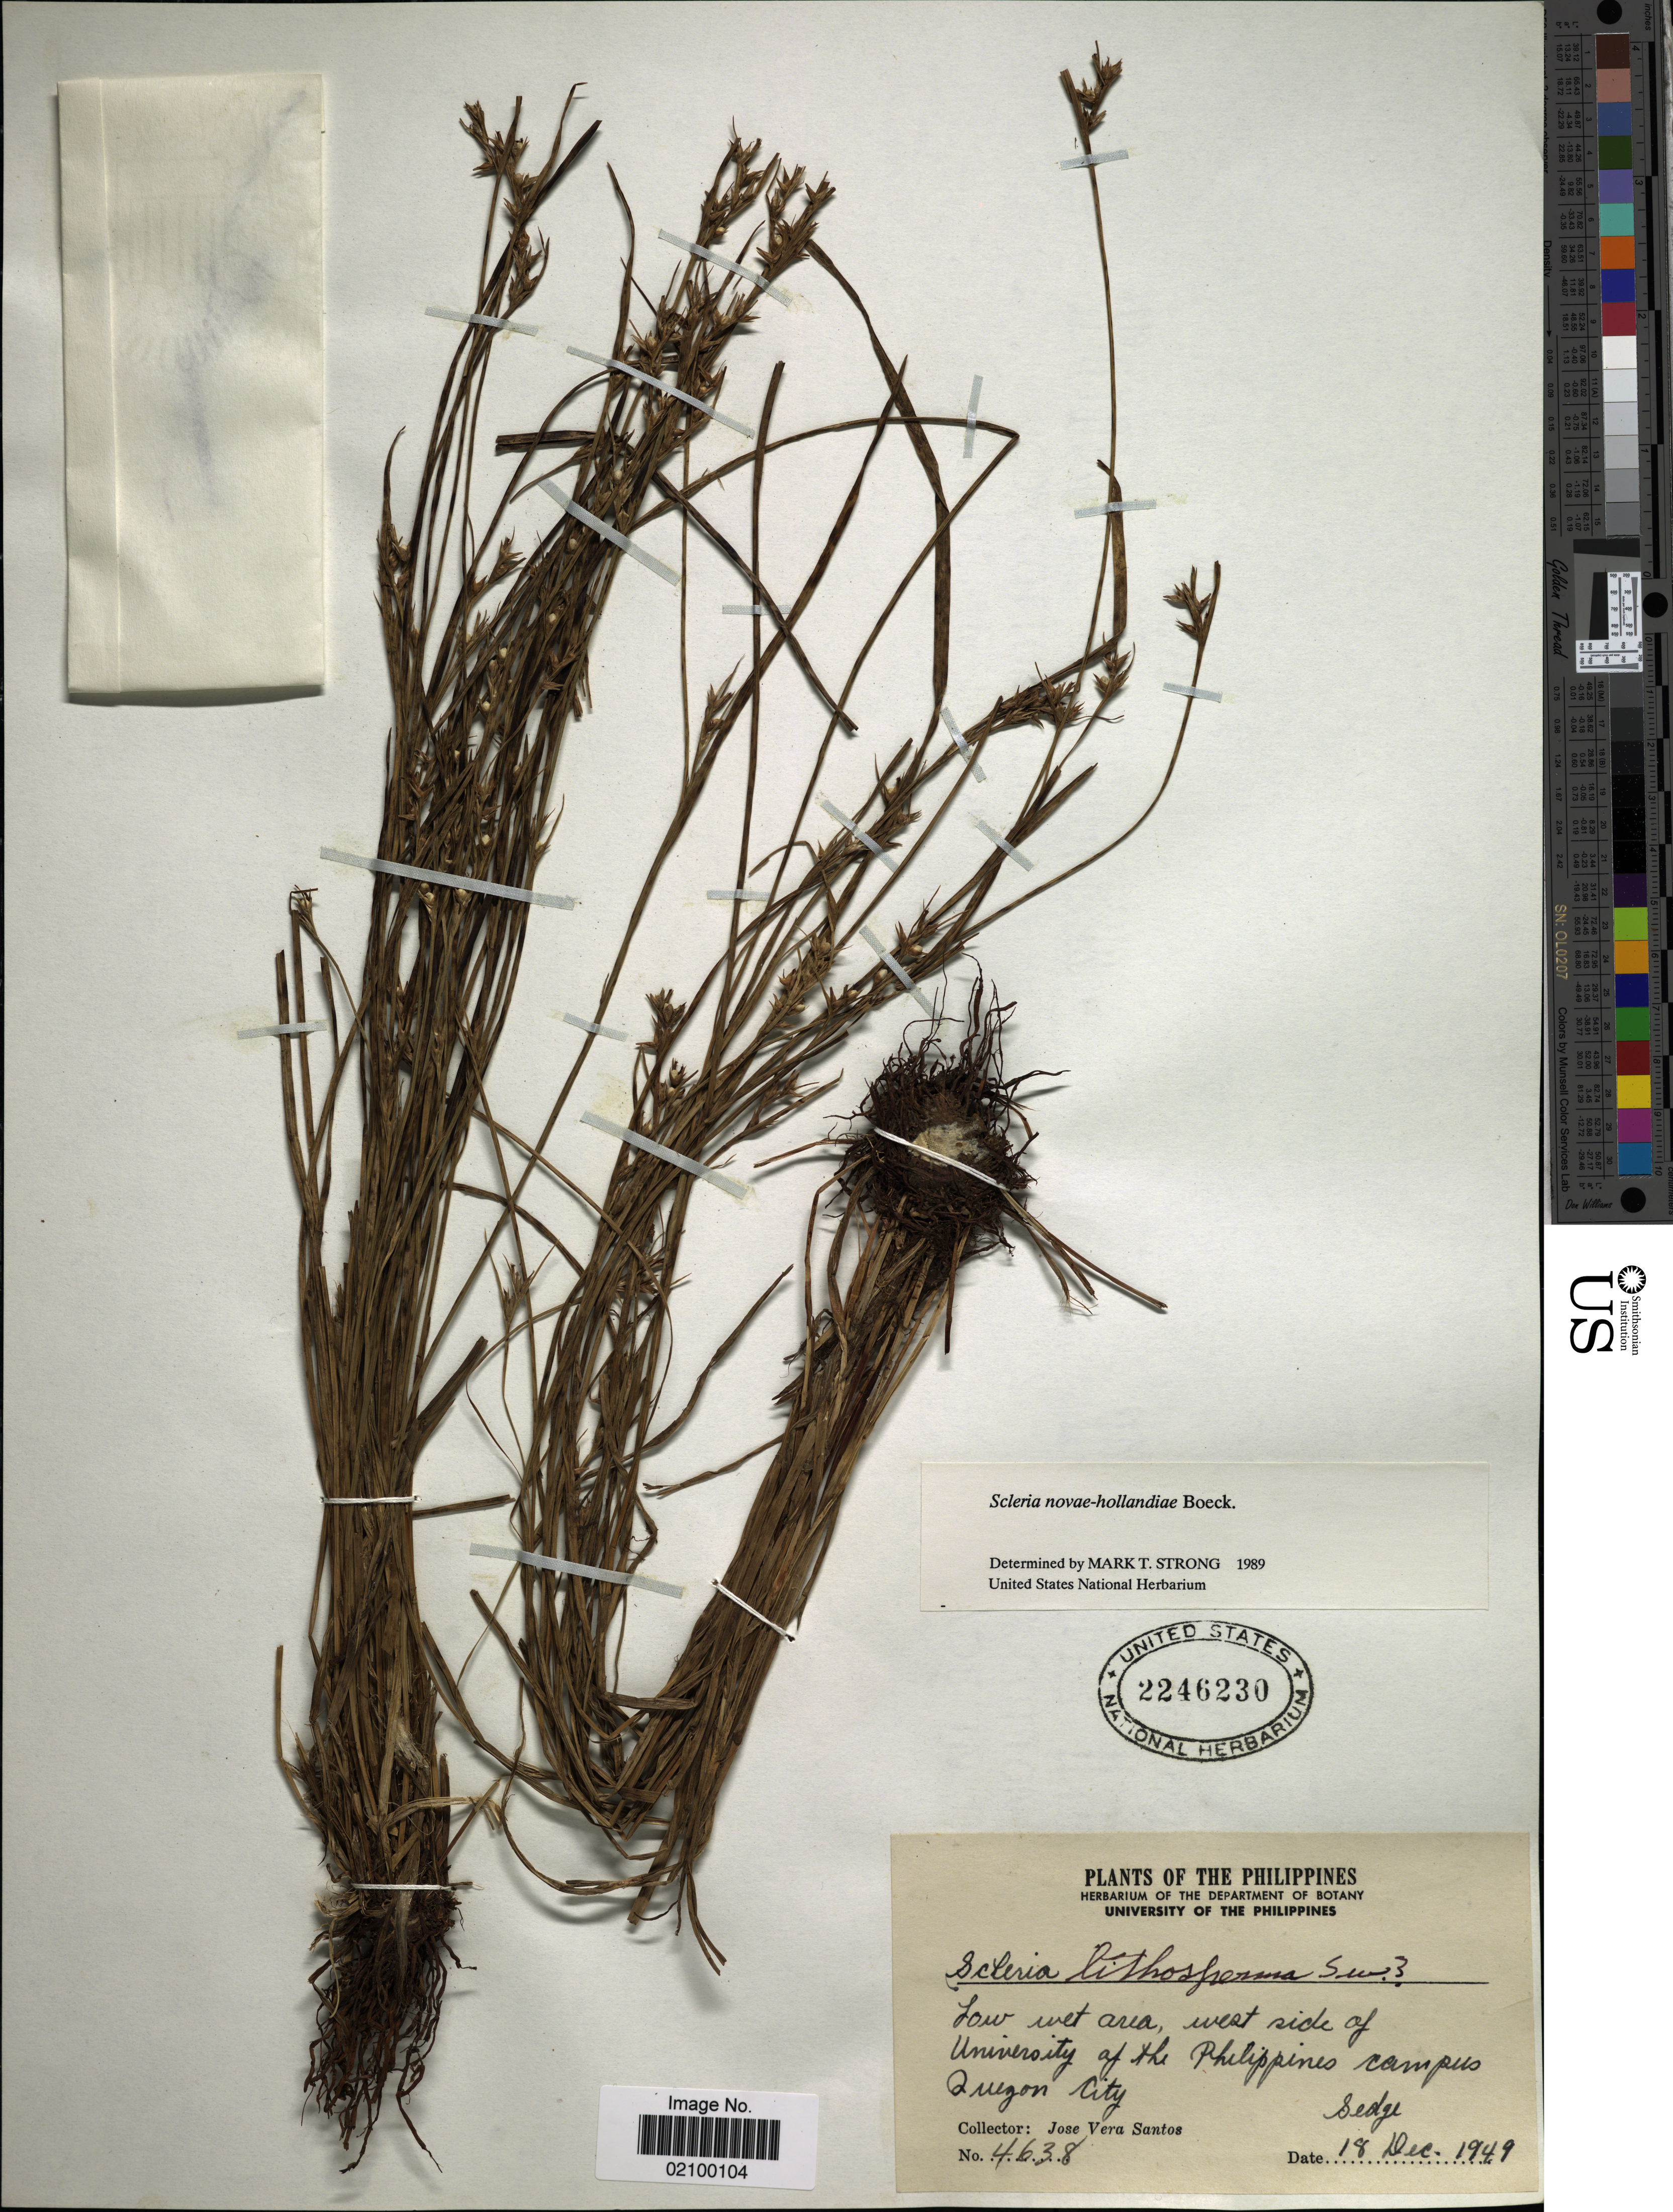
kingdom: Plantae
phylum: Tracheophyta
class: Liliopsida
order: Poales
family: Cyperaceae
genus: Scleria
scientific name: Scleria novae-hollandiae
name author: Boeckeler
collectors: J. V. Santos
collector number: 4638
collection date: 1949-12-18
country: Philippines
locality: Low wet area, west side of university of the Philippines campus, Luzon City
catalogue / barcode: US 2246230